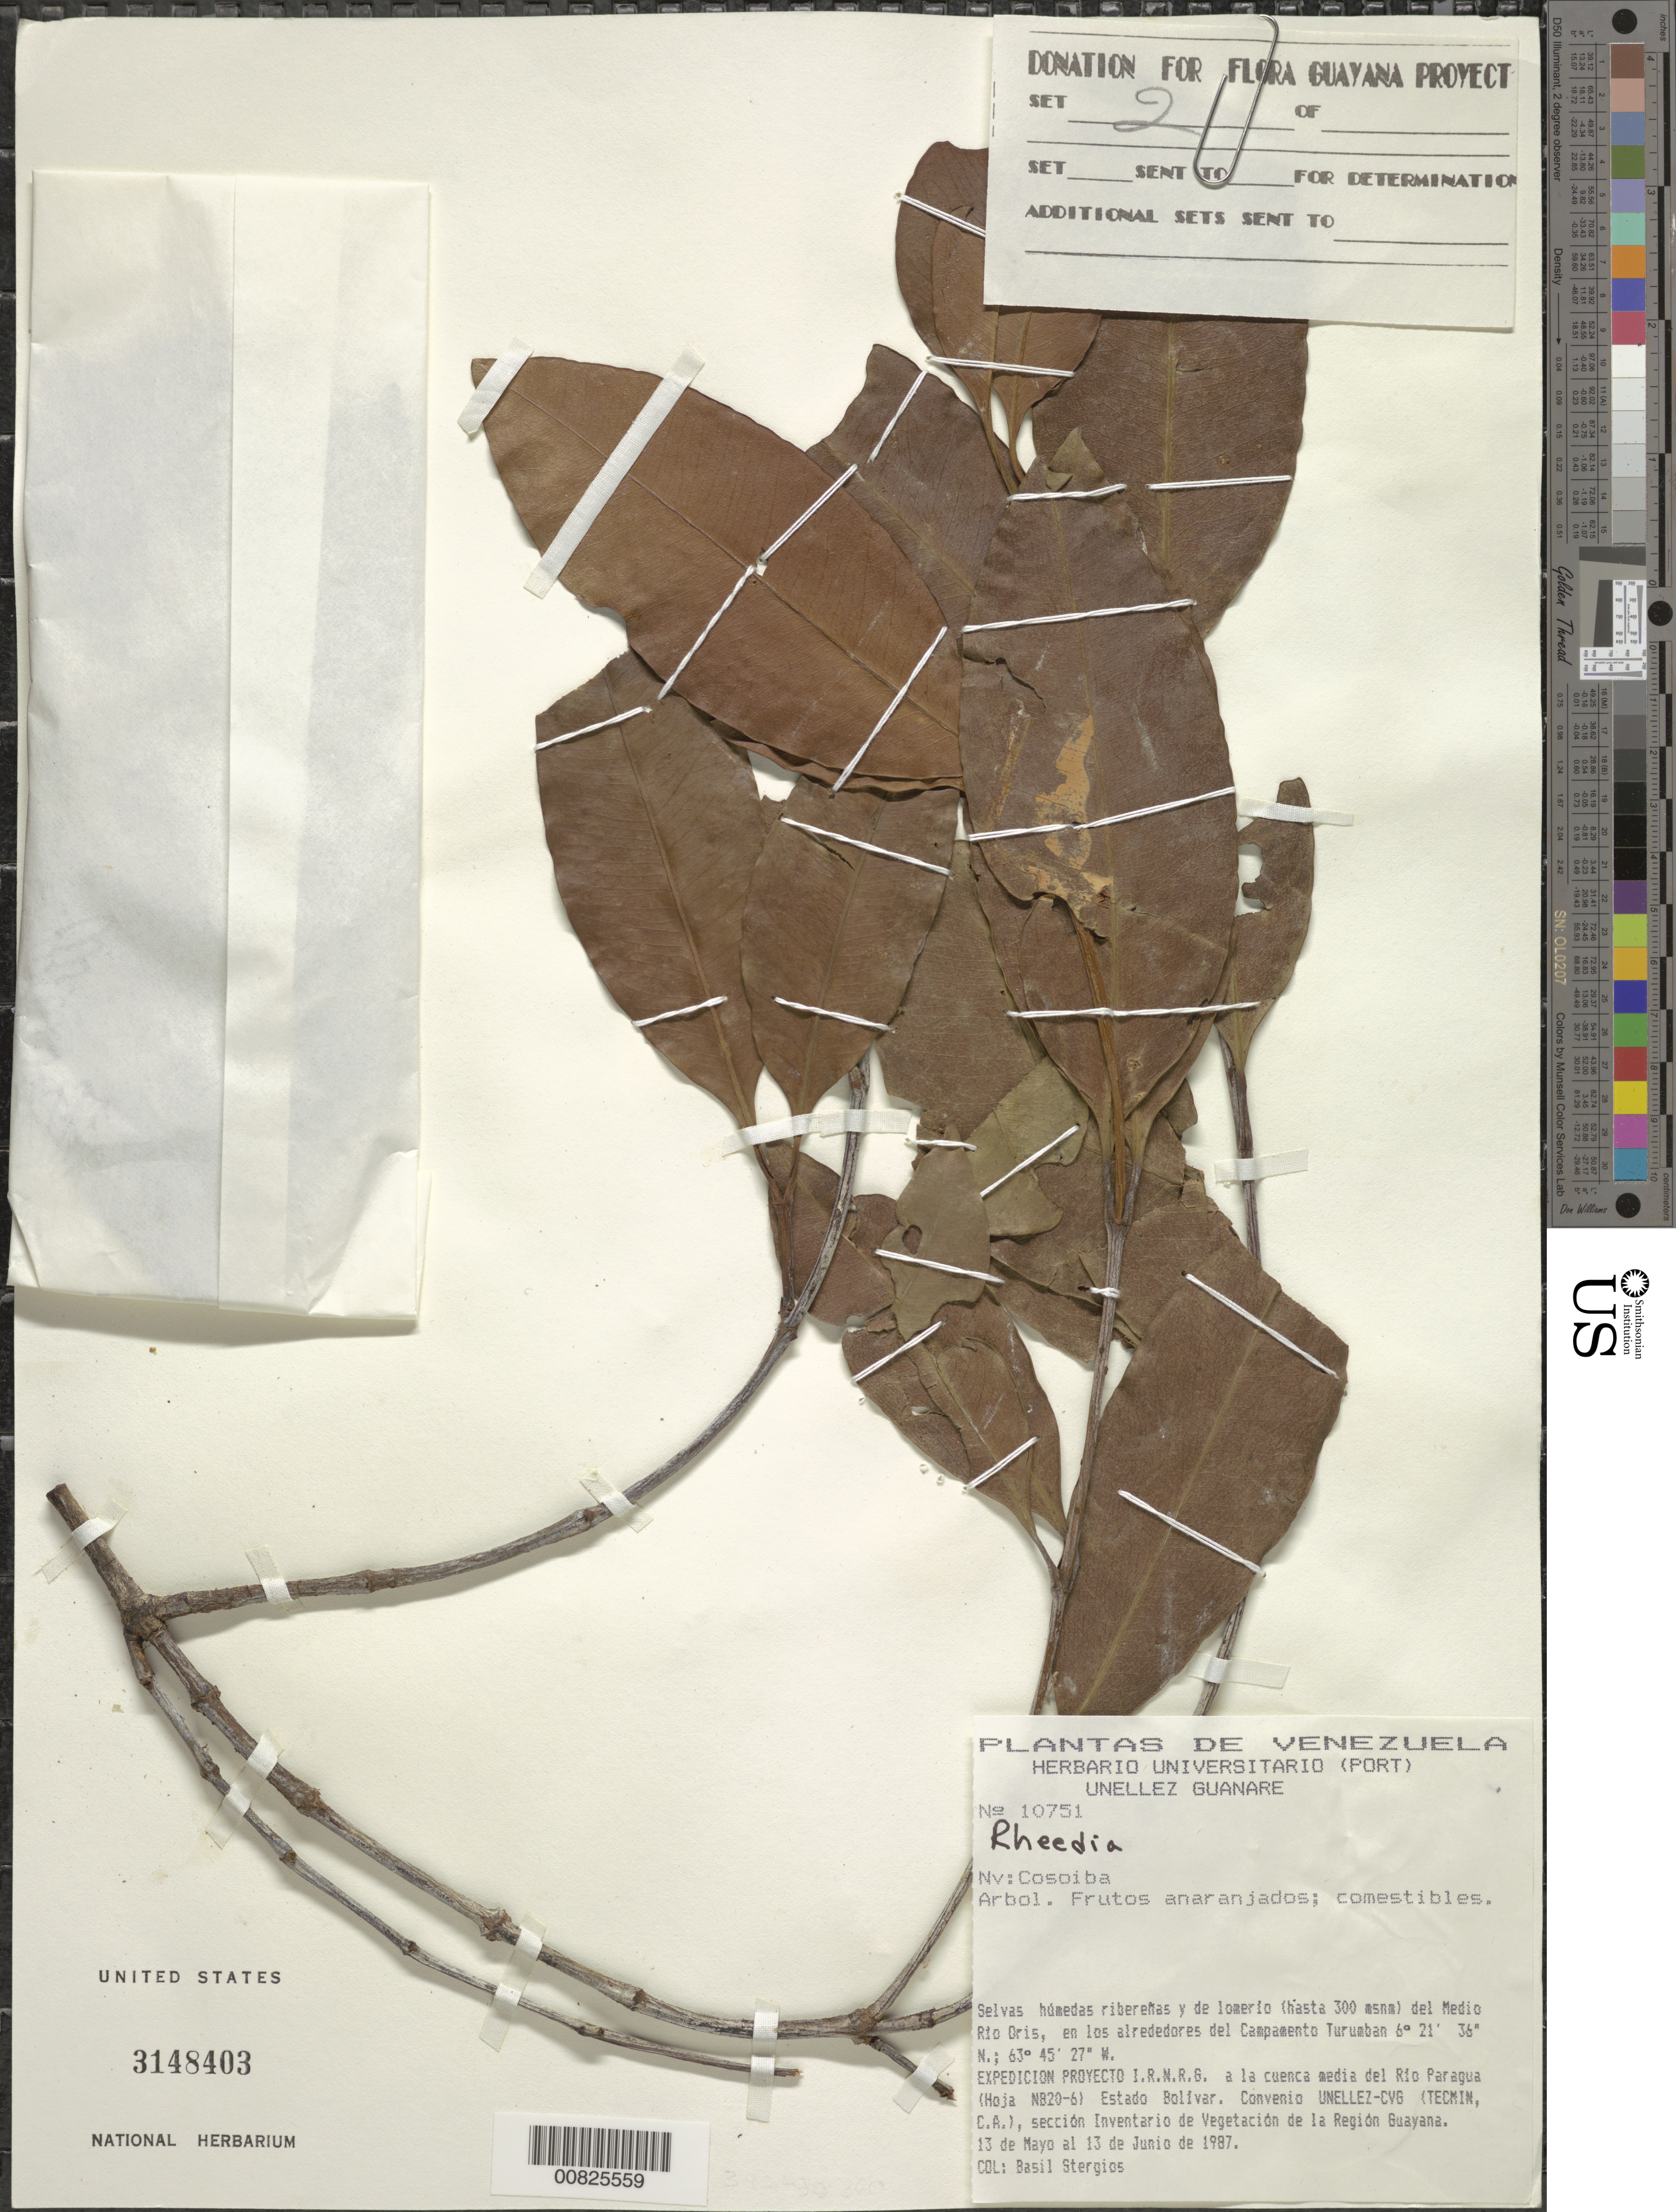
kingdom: Plantae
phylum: Tracheophyta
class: Magnoliopsida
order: Malpighiales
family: Clusiaceae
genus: Garcinia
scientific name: Garcinia sp.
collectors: B. G. Stergios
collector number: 10751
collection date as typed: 13-May-87 to 13-Jun-87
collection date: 1987-05-13/1987-06-13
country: Venezuela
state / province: Bolívar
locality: Medio Río Oris, Campamento Turumban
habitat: Selvas húmedas riberenas y de lomerio del río; en punto alto de la loma rocosa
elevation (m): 300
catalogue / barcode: US 3148403